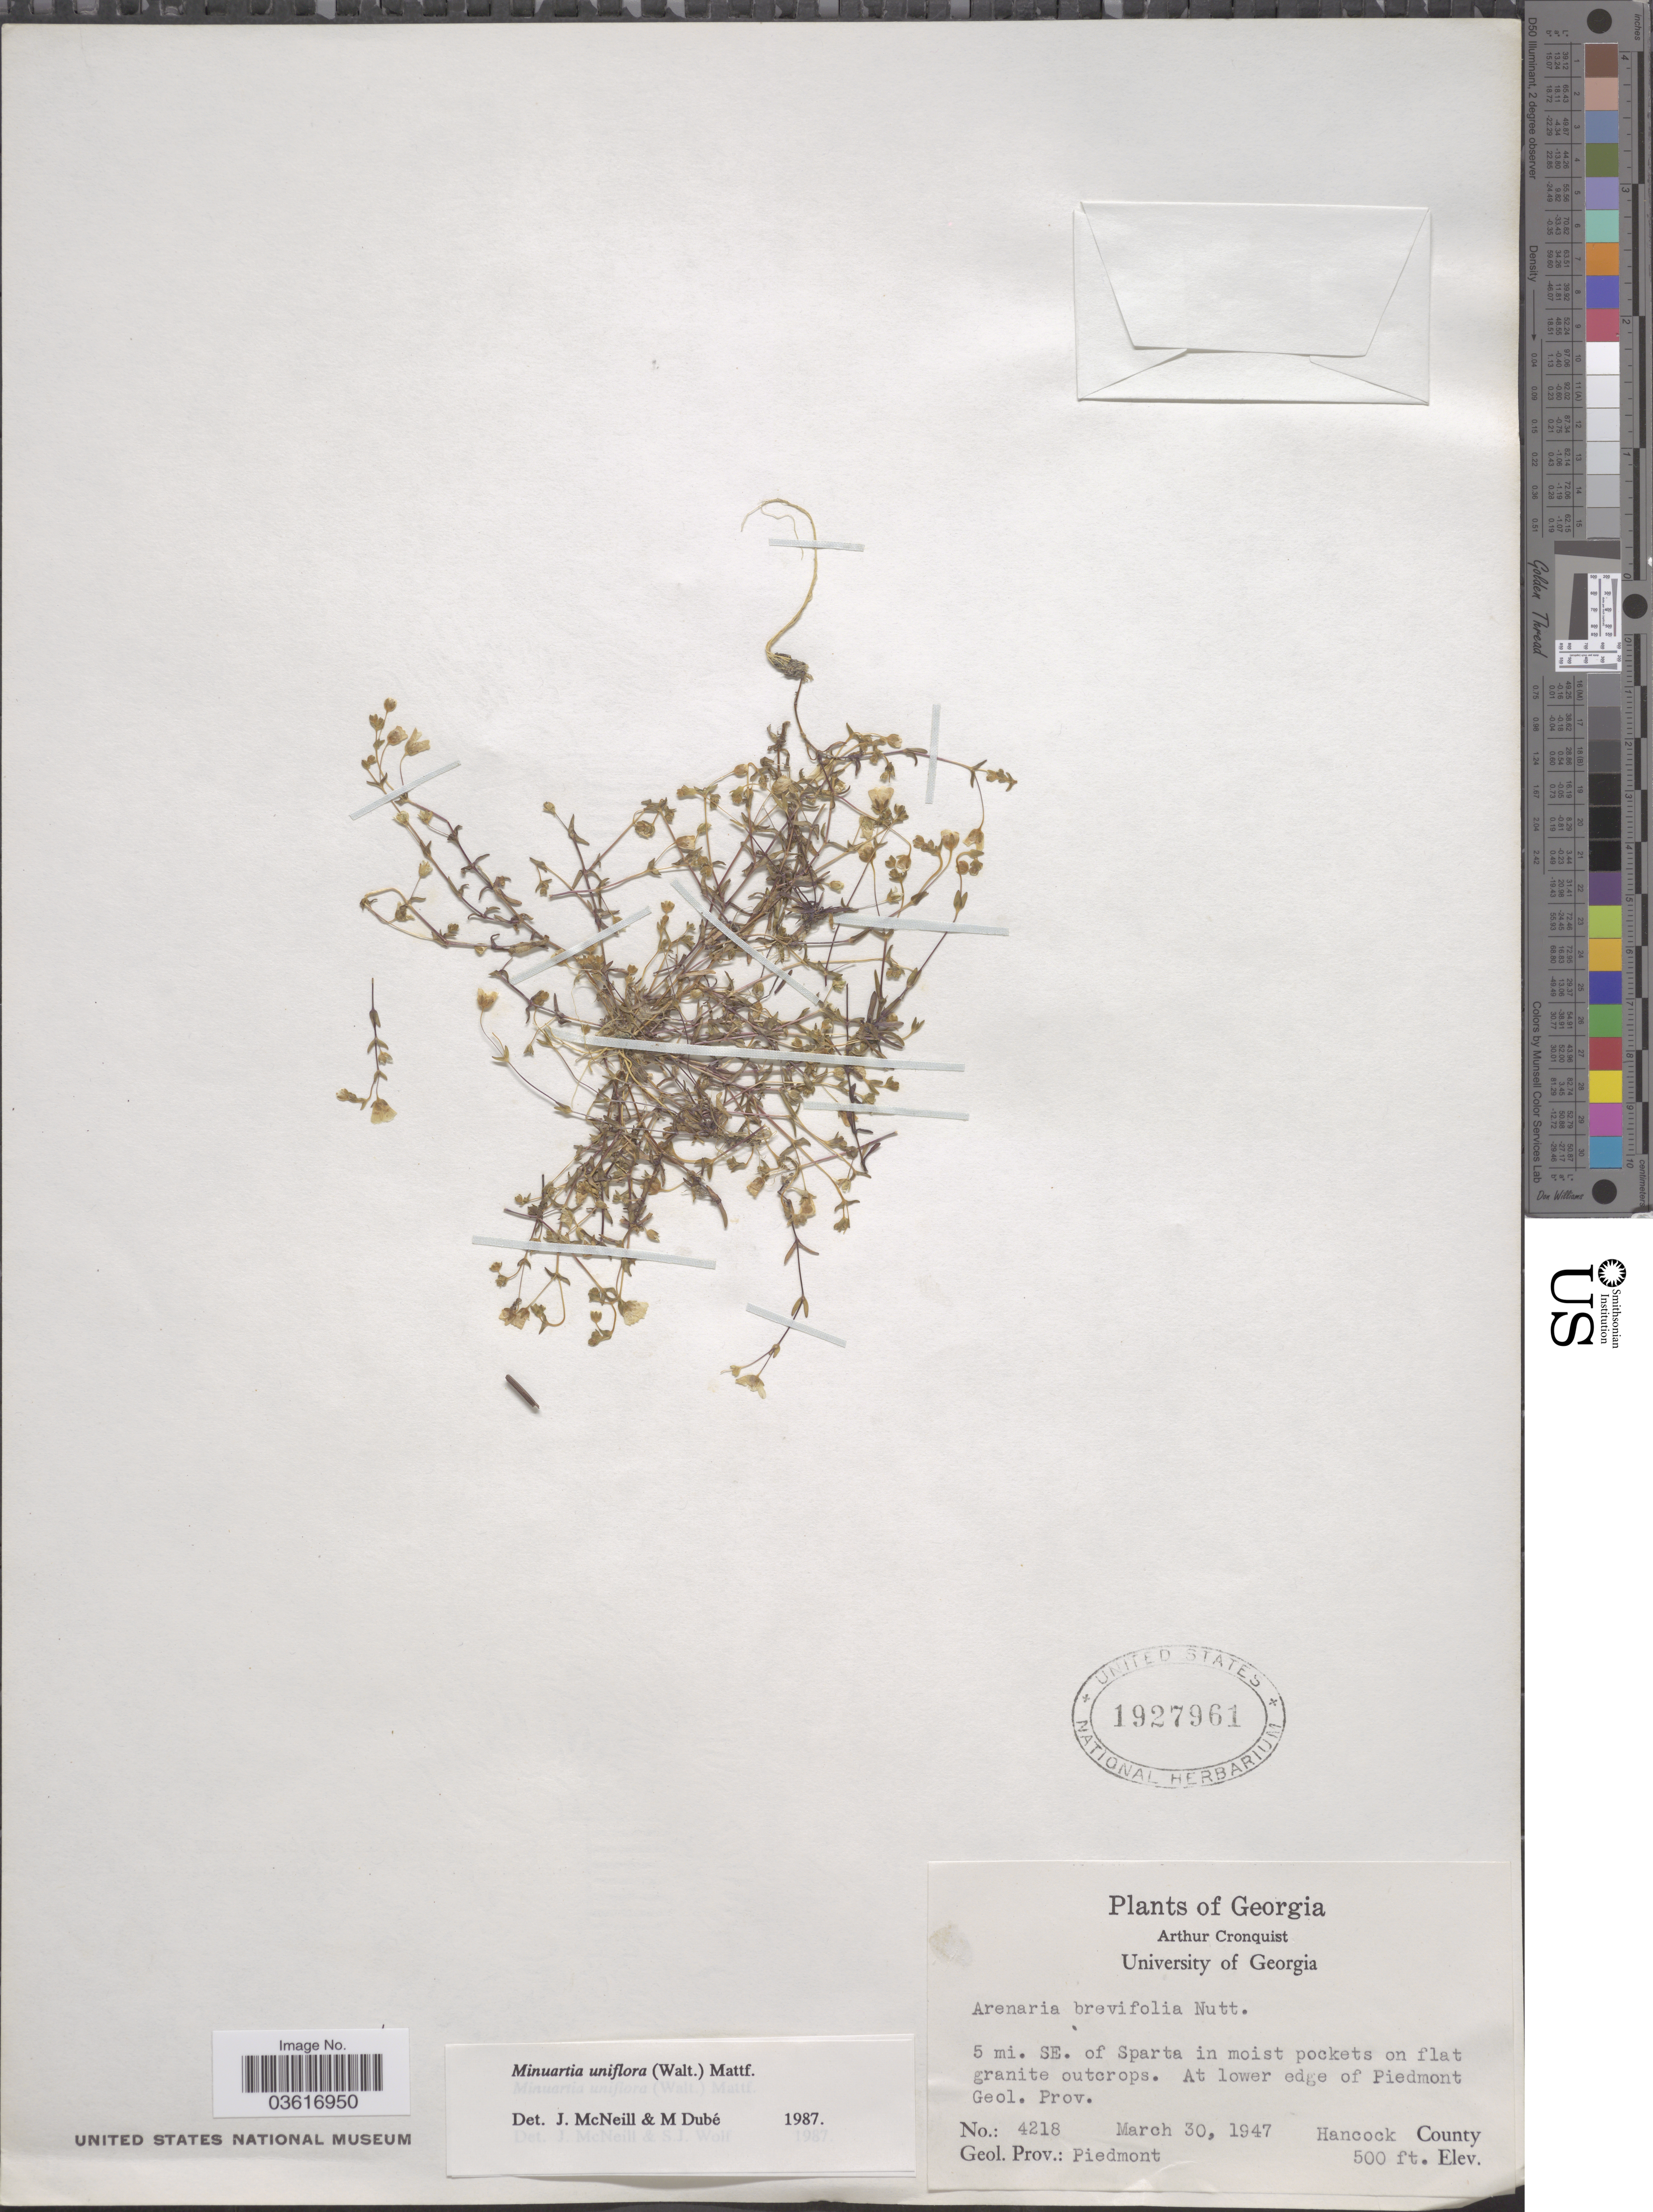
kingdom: Plantae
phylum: Tracheophyta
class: Magnoliopsida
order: Caryophyllales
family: Caryophyllaceae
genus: Minuartia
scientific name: Minuartia uniflora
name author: (Walter) Mattf.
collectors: A. J. Cronquist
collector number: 4218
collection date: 1947-03-30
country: United States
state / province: Georgia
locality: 5 mi. SE. of Sparta. At lower edge of Piedmont Geol. Prov. Hancock County. Geol. Prov.: Piedmont.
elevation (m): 152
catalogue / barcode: US 1927961